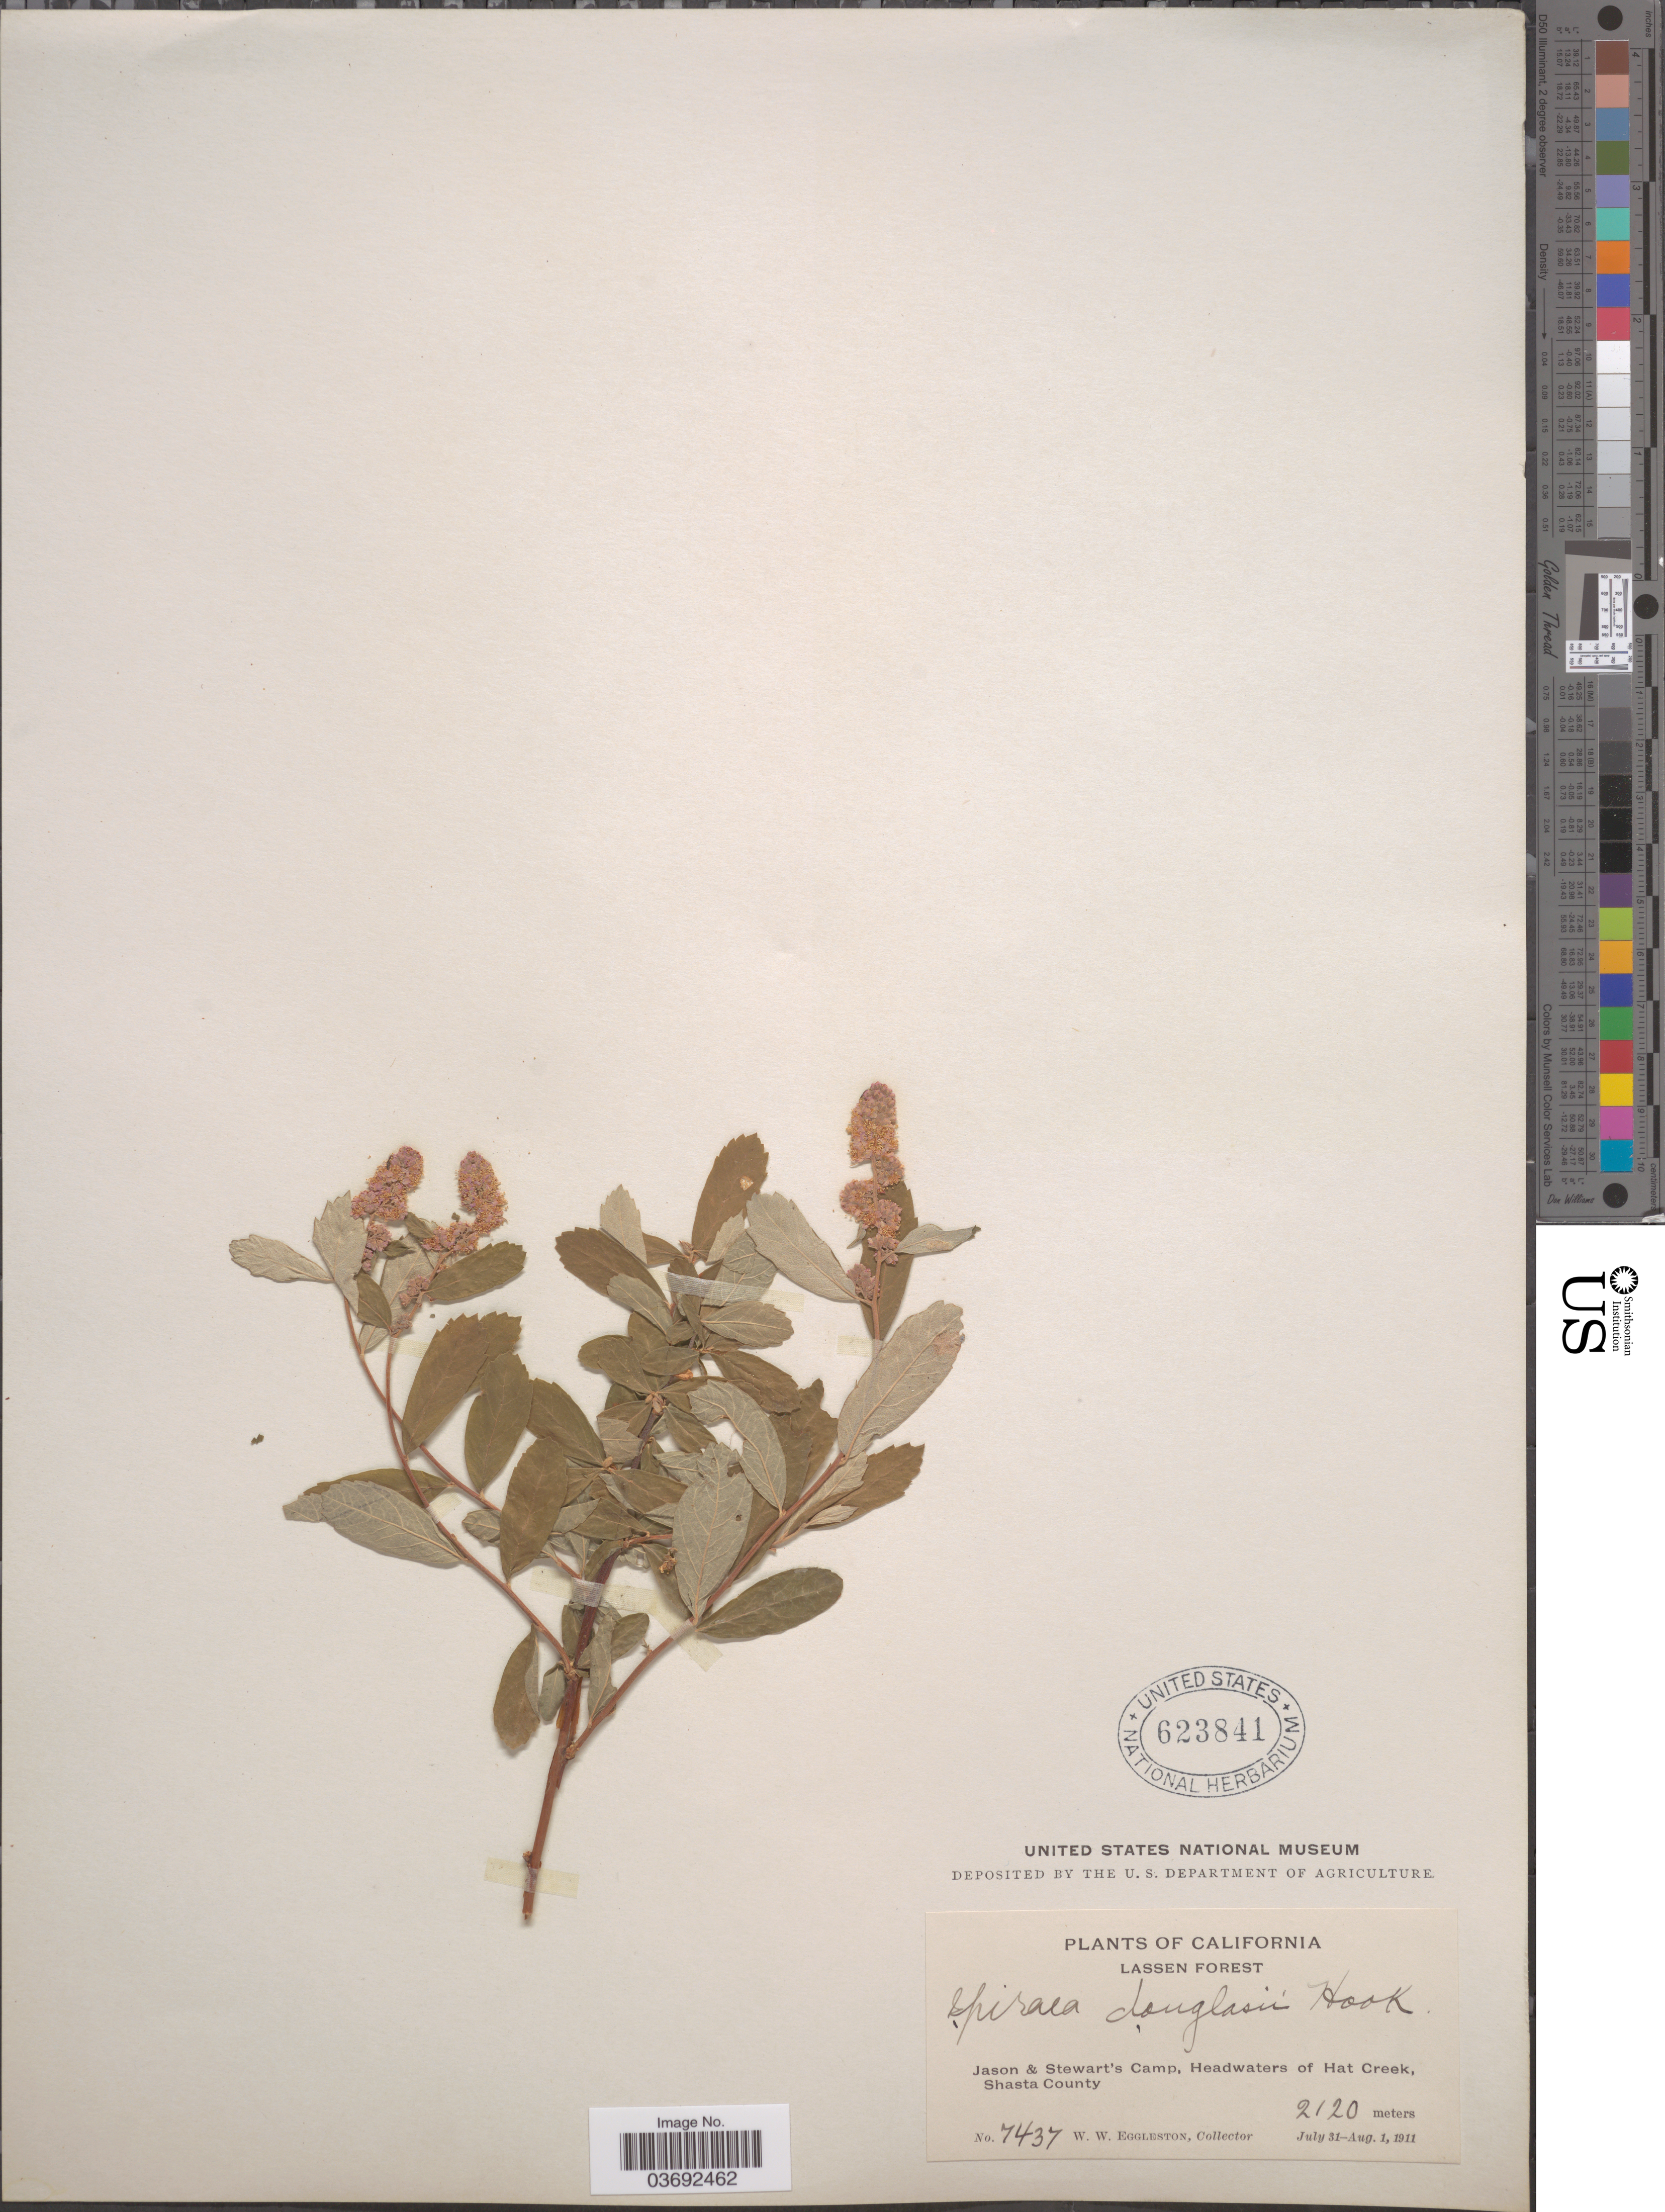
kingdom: Plantae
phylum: Tracheophyta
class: Magnoliopsida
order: Rosales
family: Rosaceae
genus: Spiraea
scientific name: Spiraea douglasii var. menziesii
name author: (Hook.) C. Presl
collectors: W. W. Eggleston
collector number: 7437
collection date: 1911-07-31/1911-08-01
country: United States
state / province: California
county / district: Shasta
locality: Lassen Forest. Jason & Stewart's Camp, Headwaters of Hat Creek, Shasta County.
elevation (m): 2120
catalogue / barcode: US 623841